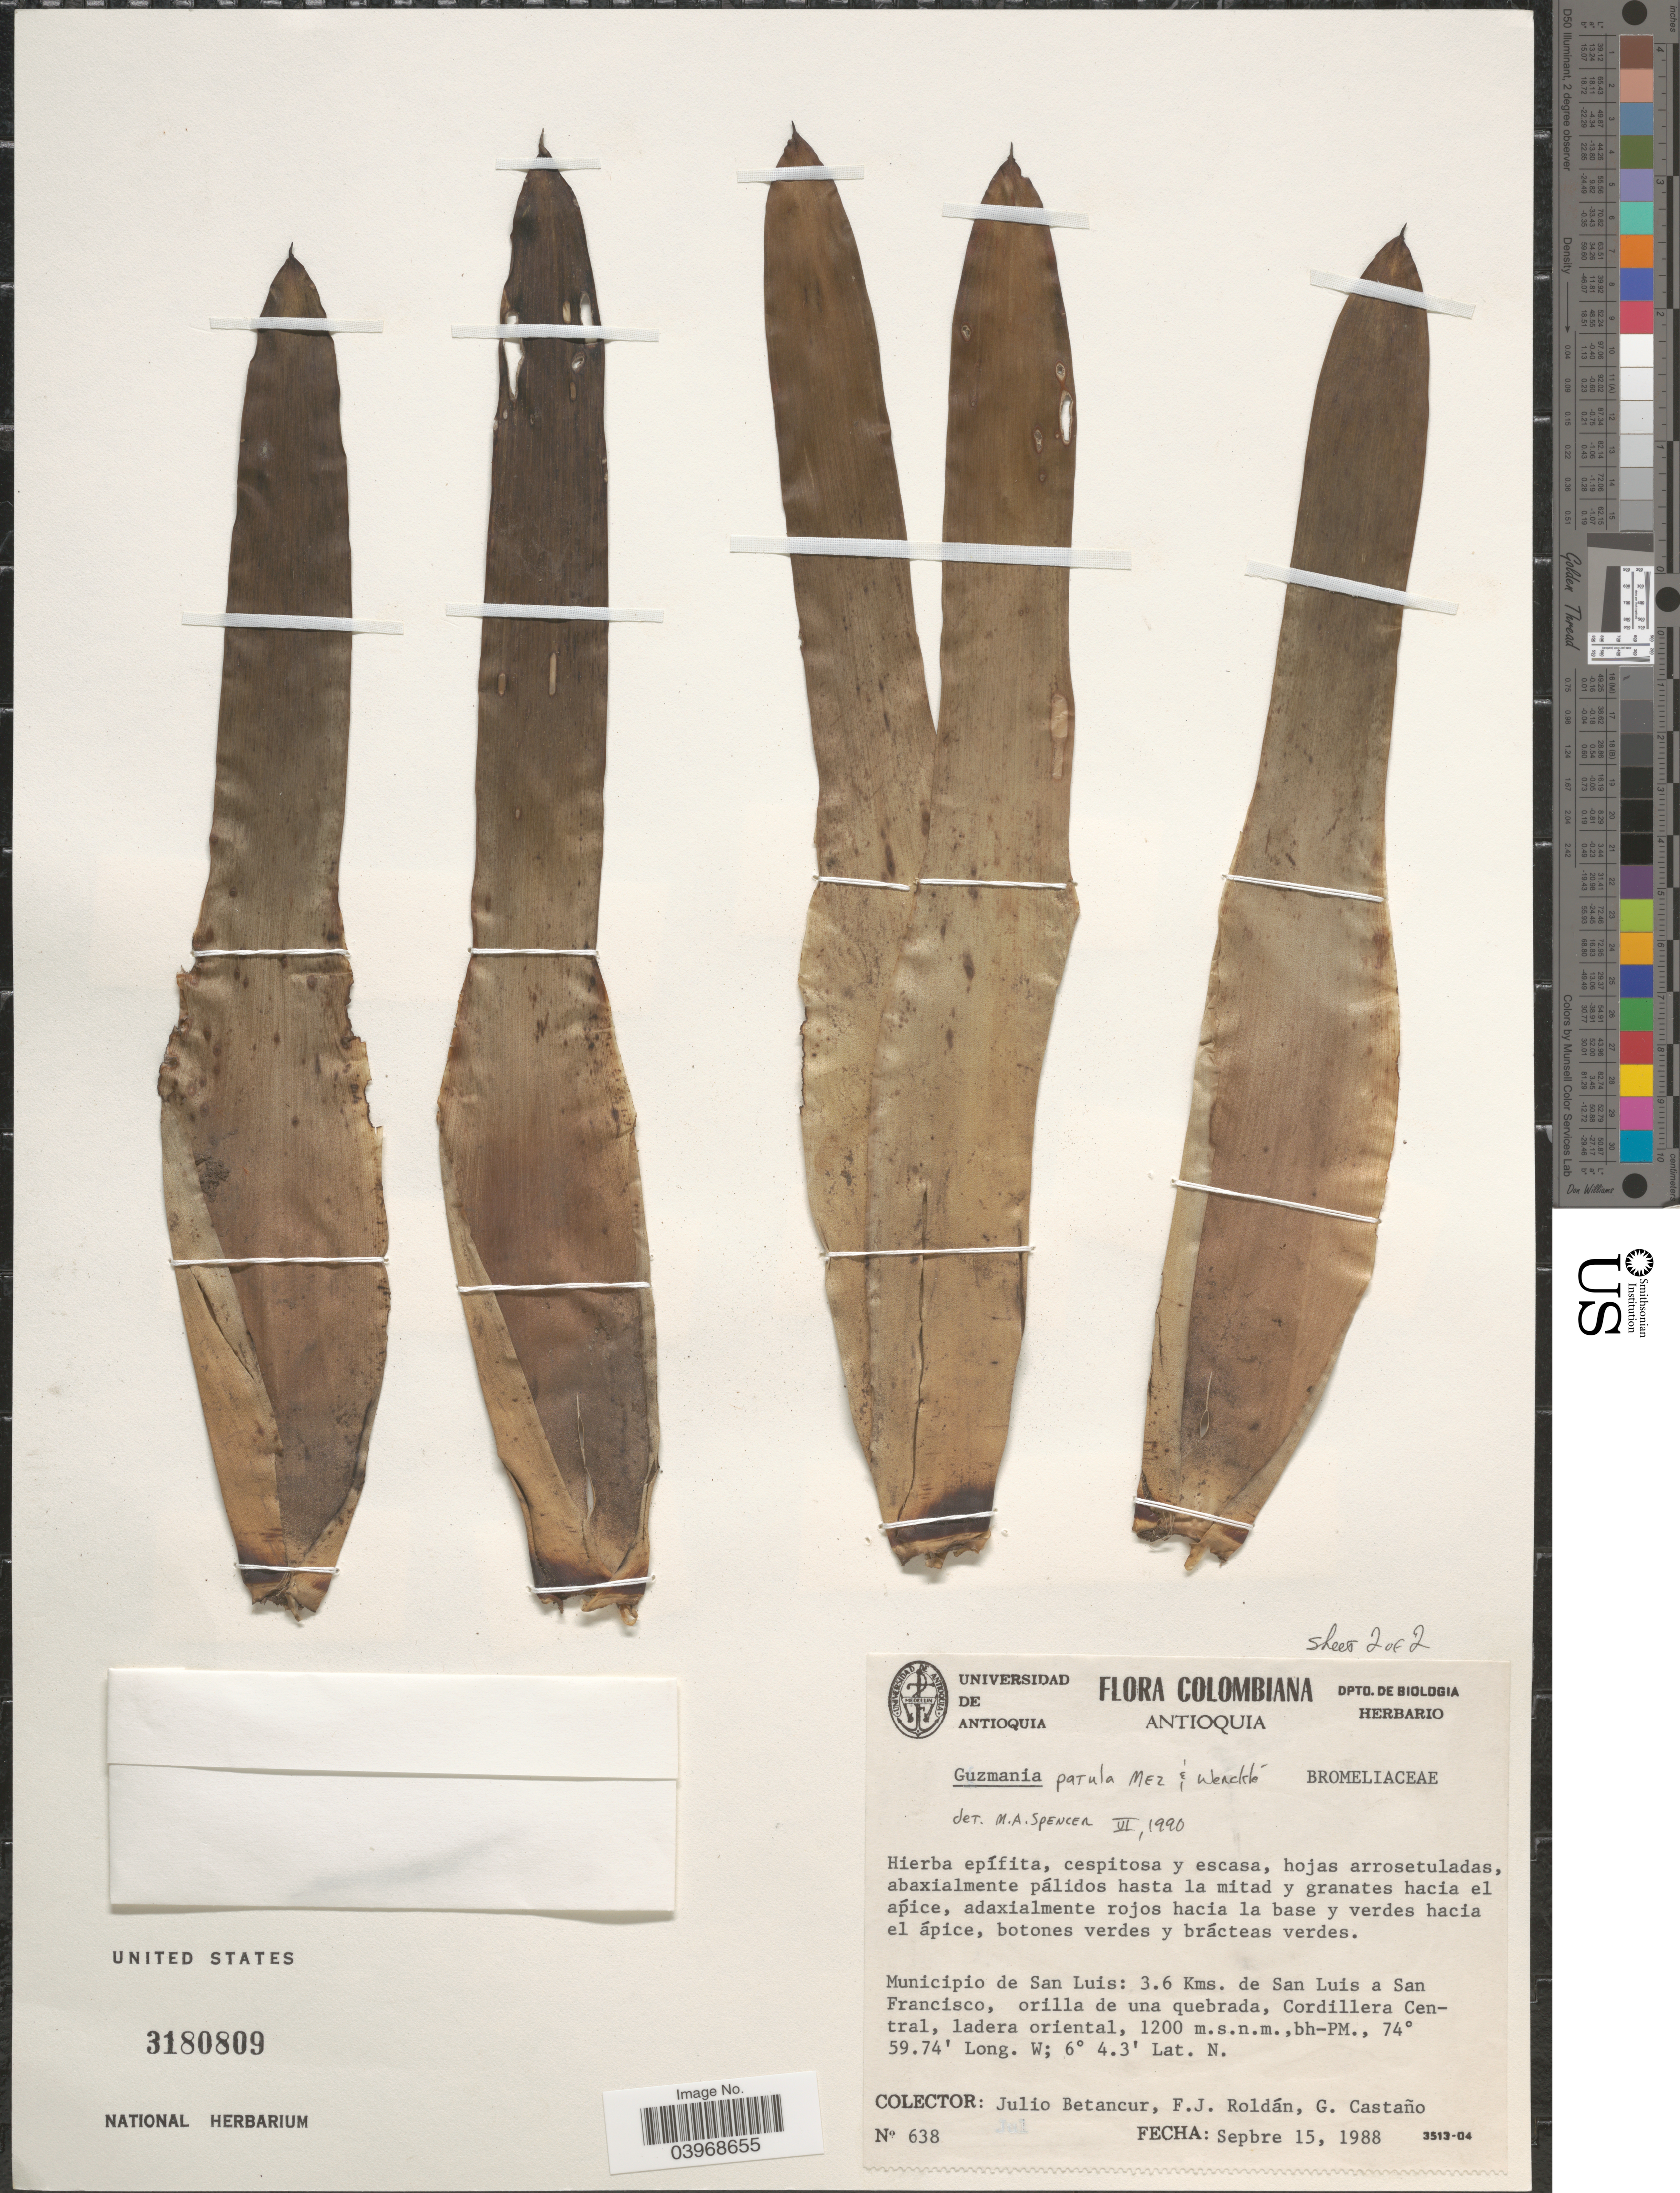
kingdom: Plantae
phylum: Tracheophyta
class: Liliopsida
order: Poales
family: Bromeliaceae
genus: Guzmania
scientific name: Guzmania patula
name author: Mez & Wercklé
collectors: J. Betancur, F. J. Roldán & G. Castano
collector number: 638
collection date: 1988-09-15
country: Colombia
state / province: Antioquia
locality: Municipio de San Luis: 3.6 Kms. de San Luis a San Francisco, orilla de una quebrada, Cordillera Central, ladera oriental.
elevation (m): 1200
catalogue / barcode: US 3180809